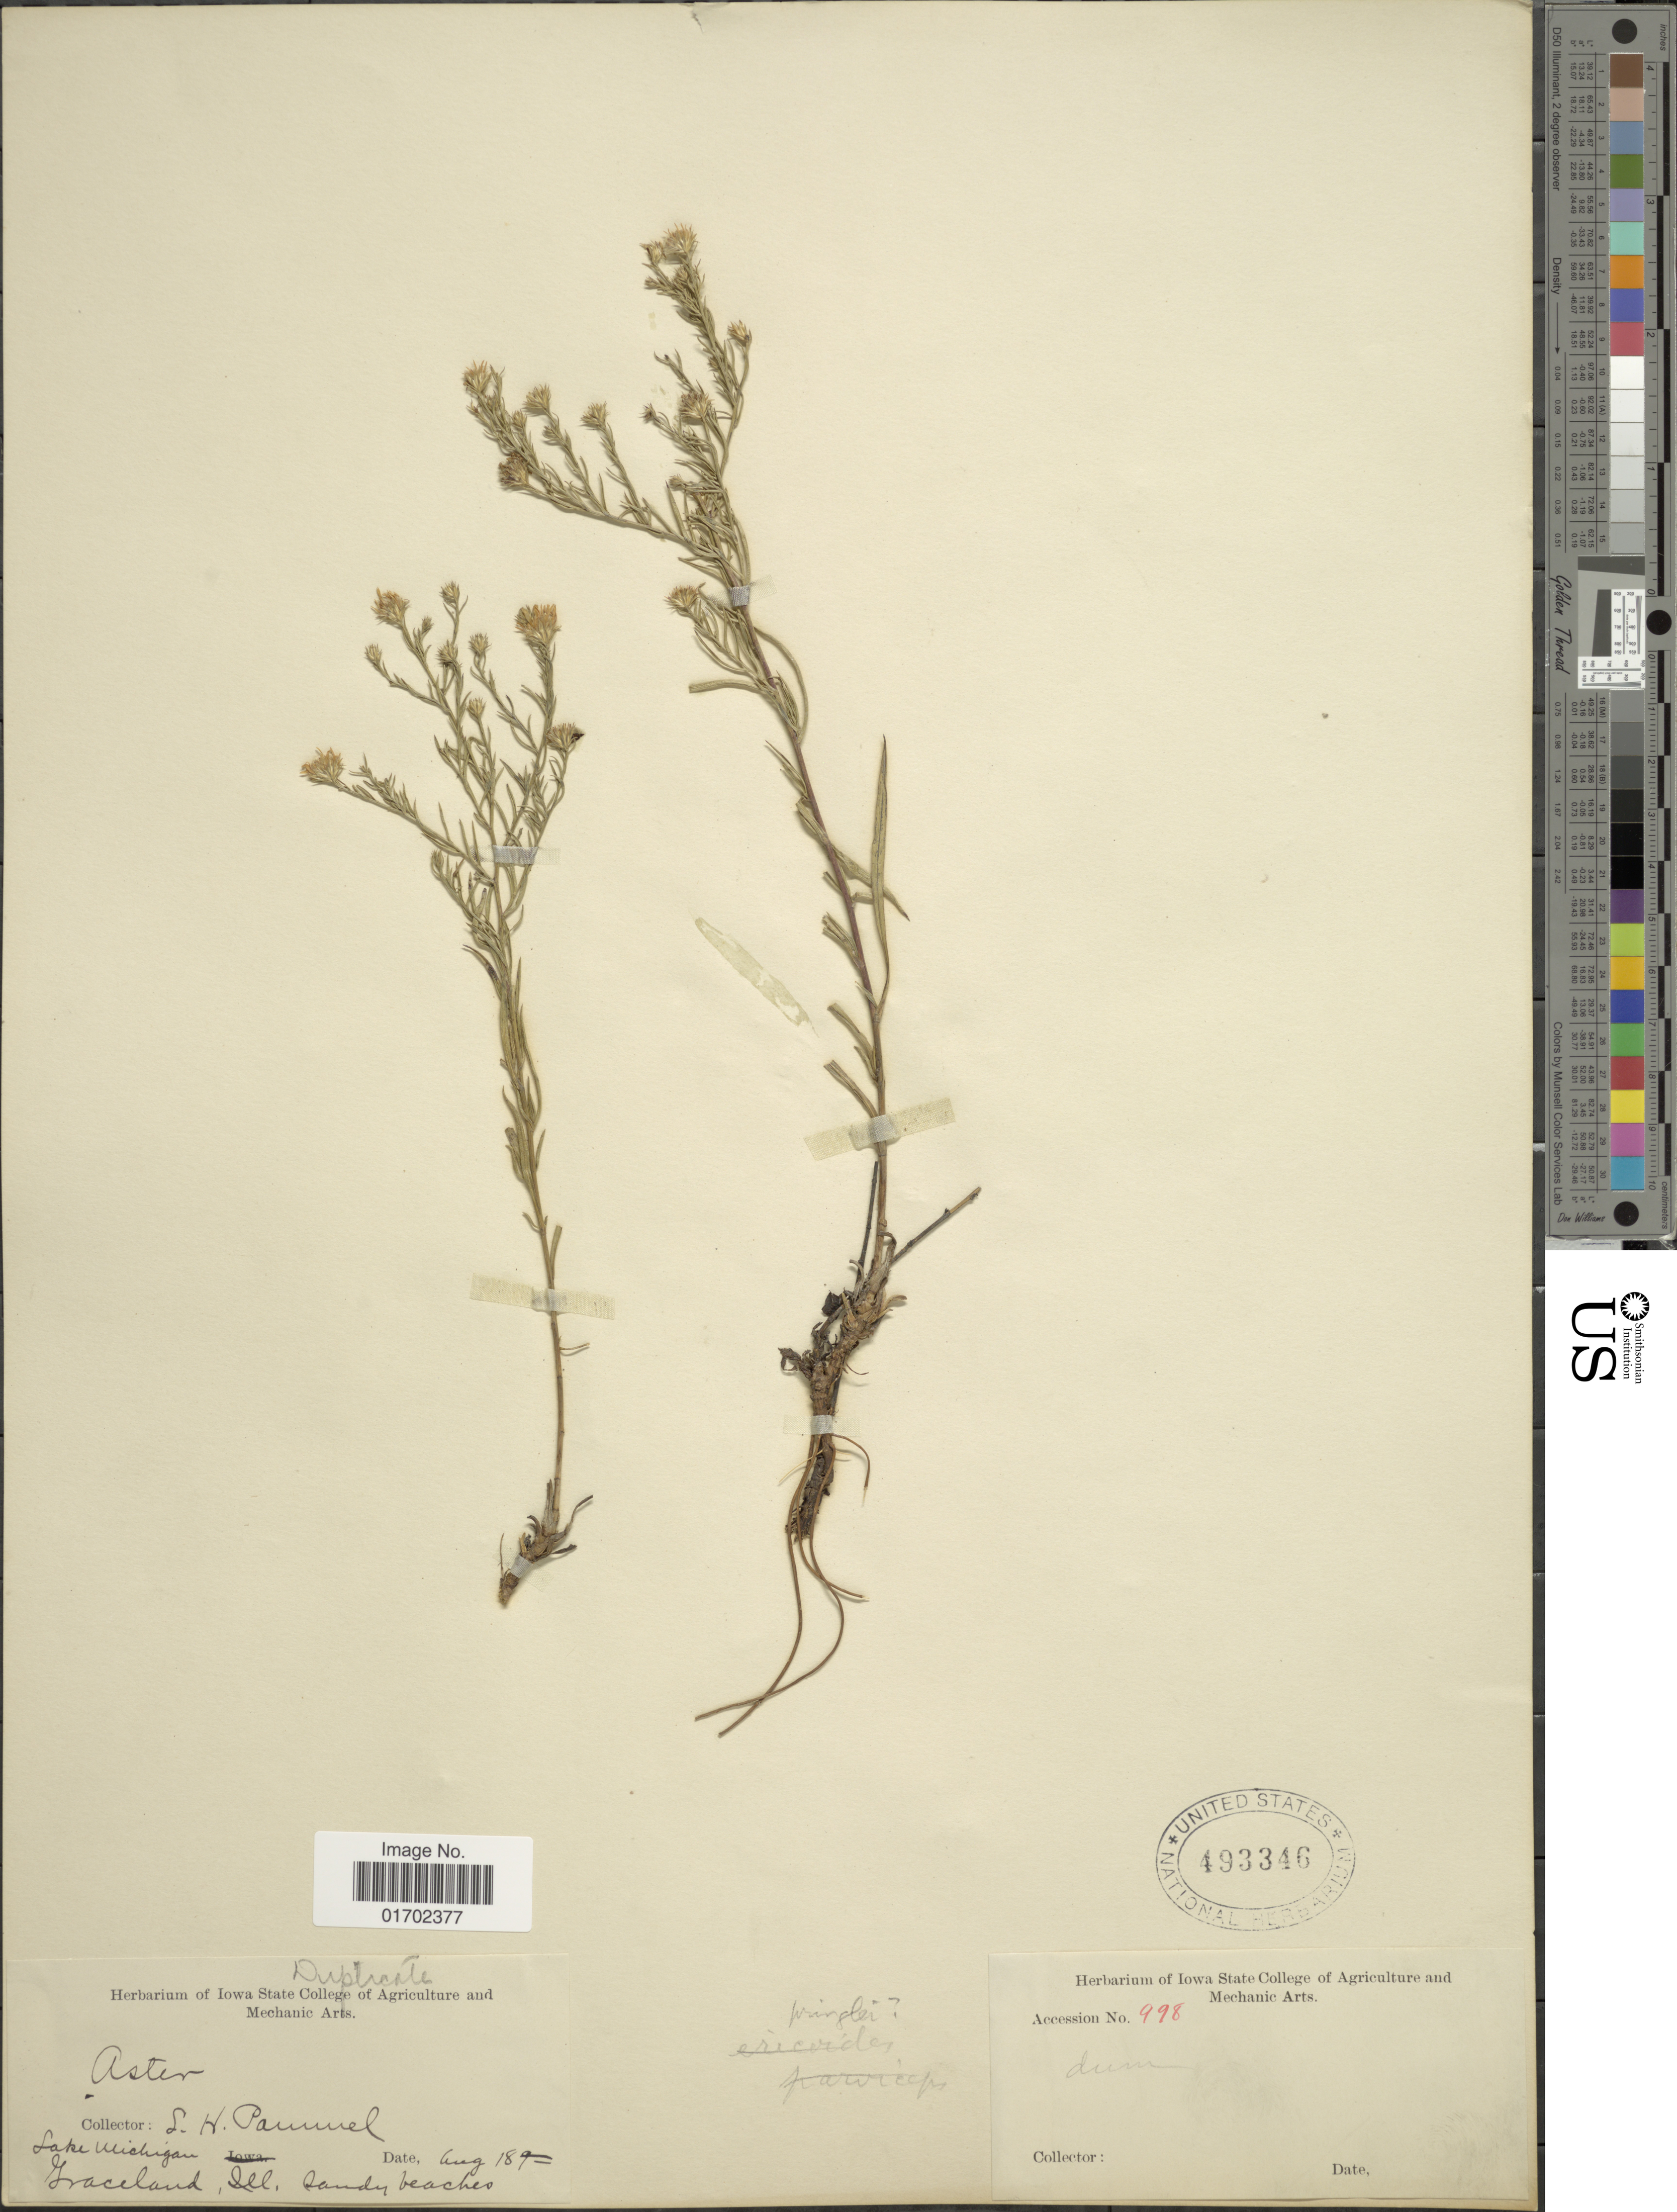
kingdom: Plantae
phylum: Tracheophyta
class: Magnoliopsida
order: Asterales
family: Asteraceae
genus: Symphyotrichum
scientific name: Symphyotrichum pilosum var. pringlei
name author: (A. Gray) G.L. Nesom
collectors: L. Pammel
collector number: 998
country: United States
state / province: Illinois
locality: Lake Michigan, Graceland, Ill., sandy beaches.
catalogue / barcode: US 493346